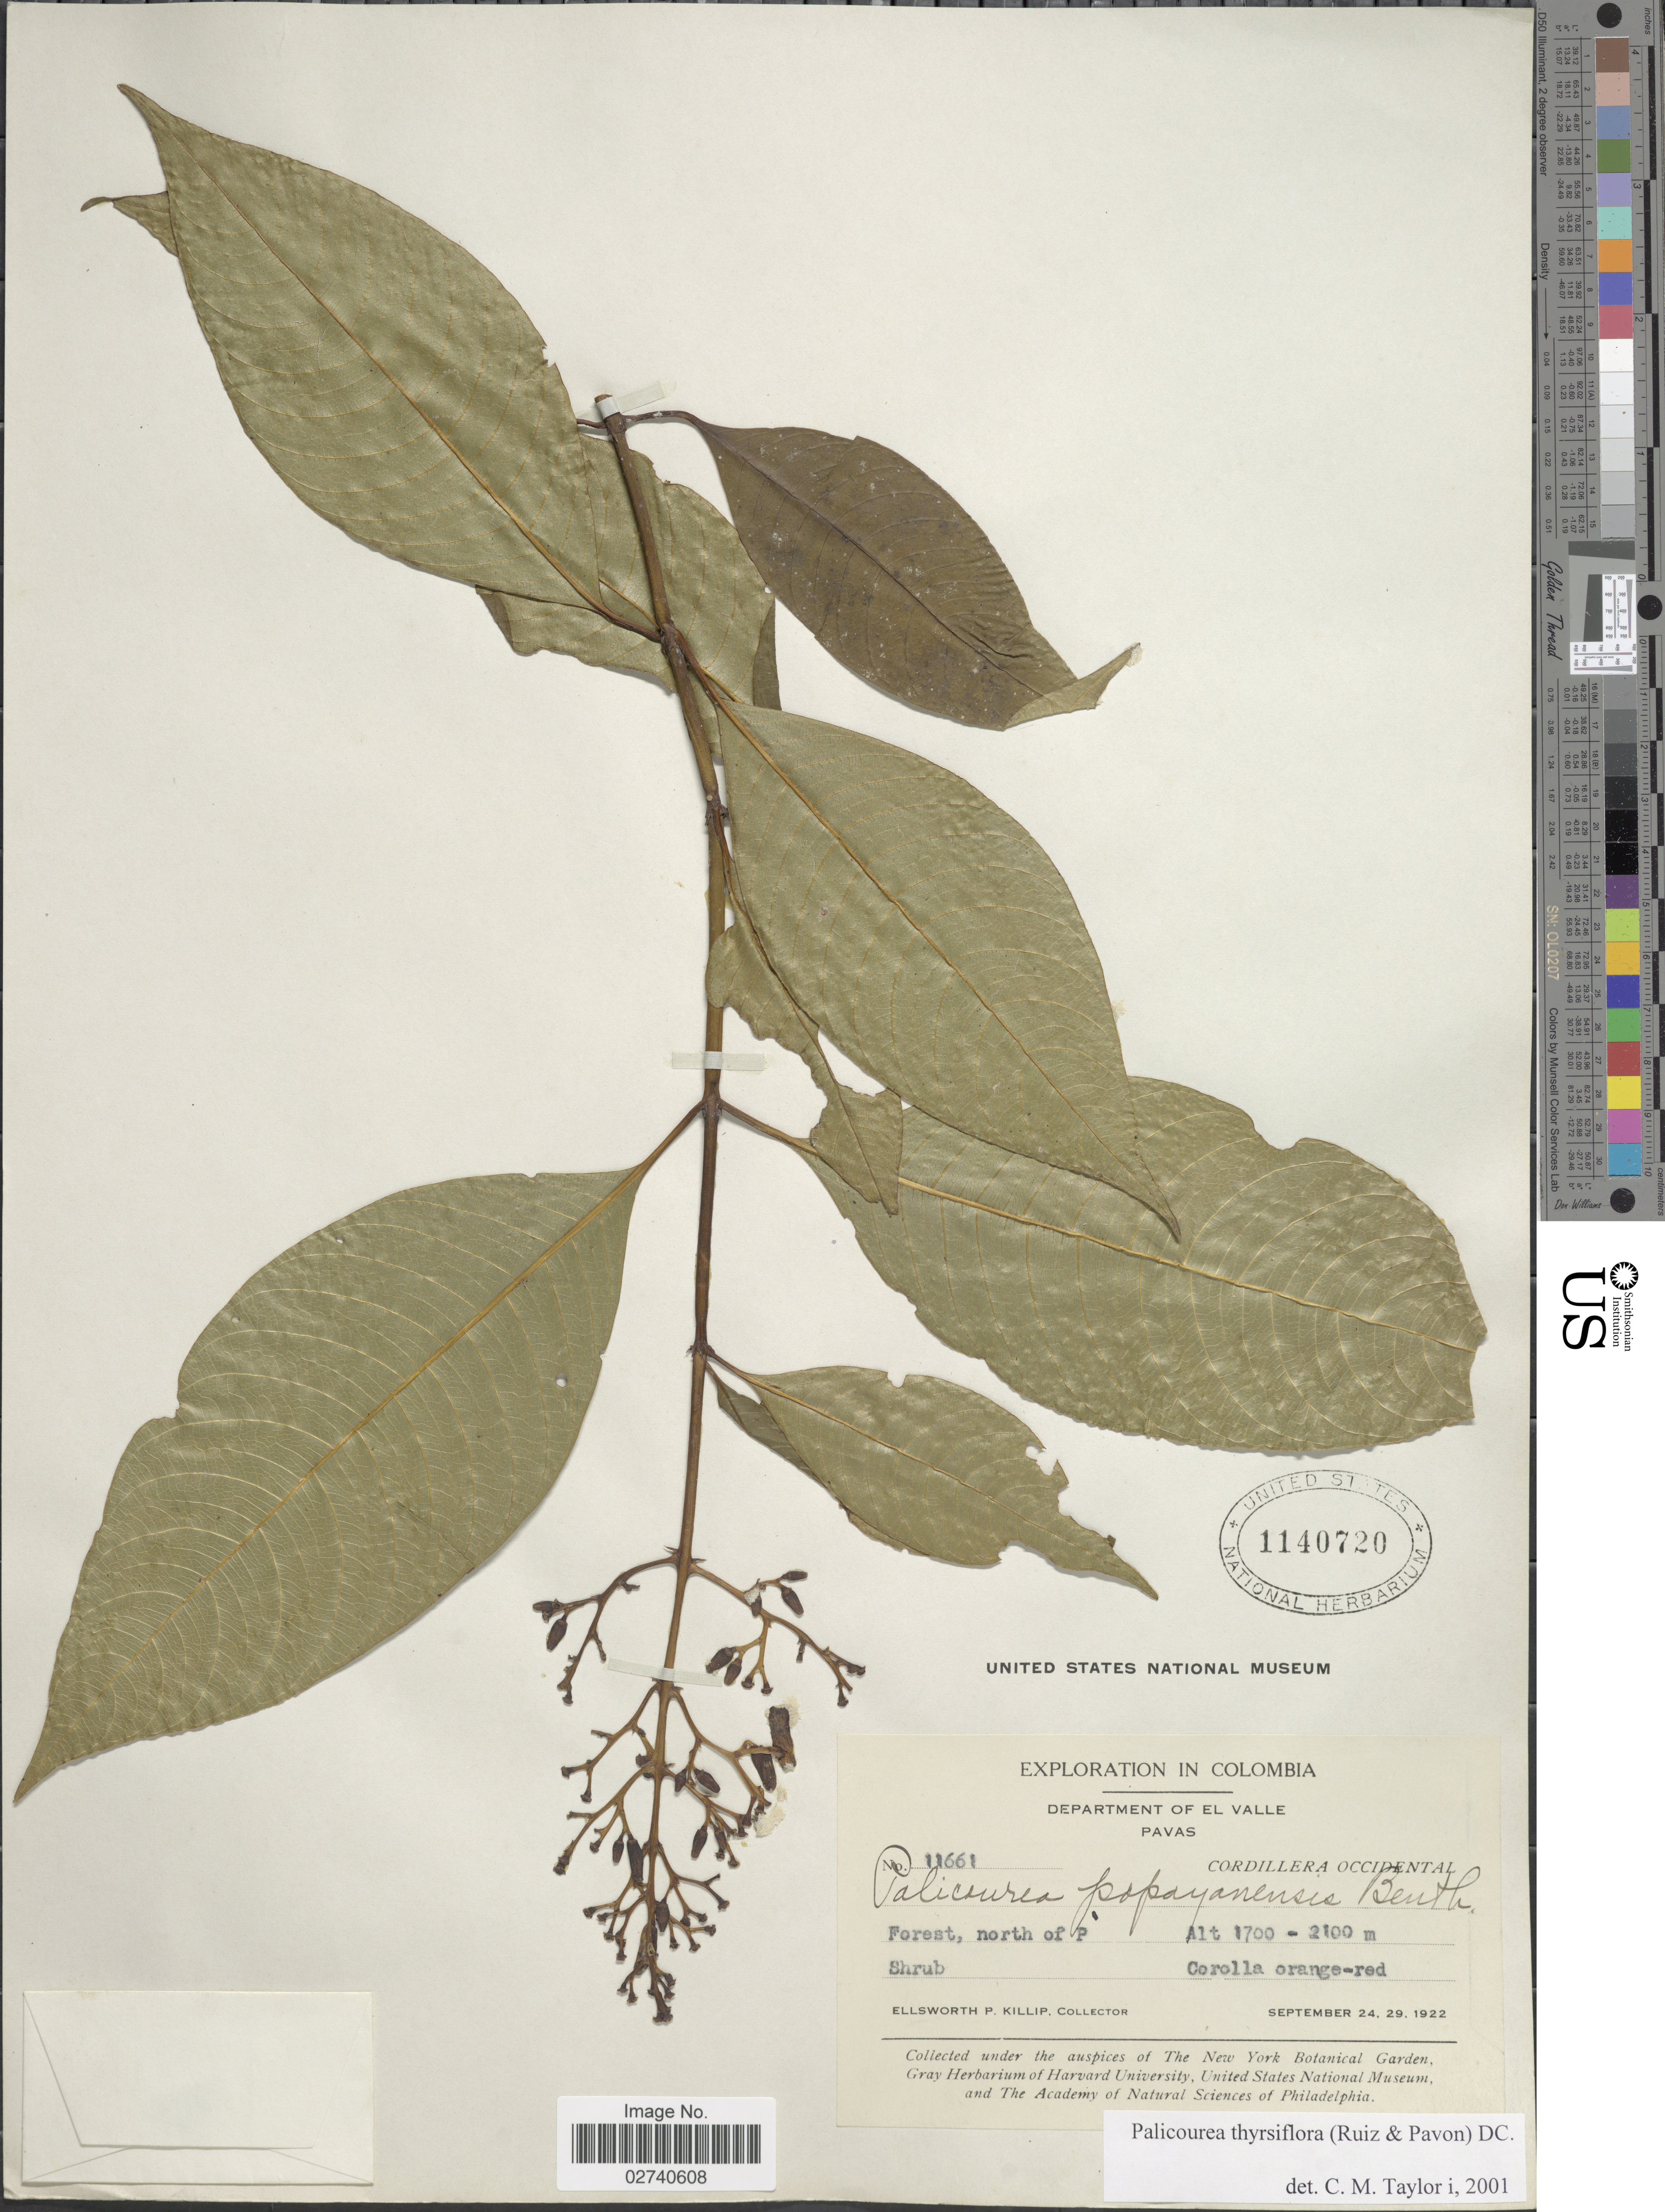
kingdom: Plantae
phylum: Tracheophyta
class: Magnoliopsida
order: Gentianales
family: Rubiaceae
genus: Palicourea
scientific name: Palicourea thyrsiflora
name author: (Ruiz & Pav.) DC.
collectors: E. P. Killip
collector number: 11661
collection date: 1922-09-24/1922-09-29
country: Colombia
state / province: Valle del Cauca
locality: Department of El Valle. Pavas. Cordillera Occidental. Forest, north of P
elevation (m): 1700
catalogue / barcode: US 1140720